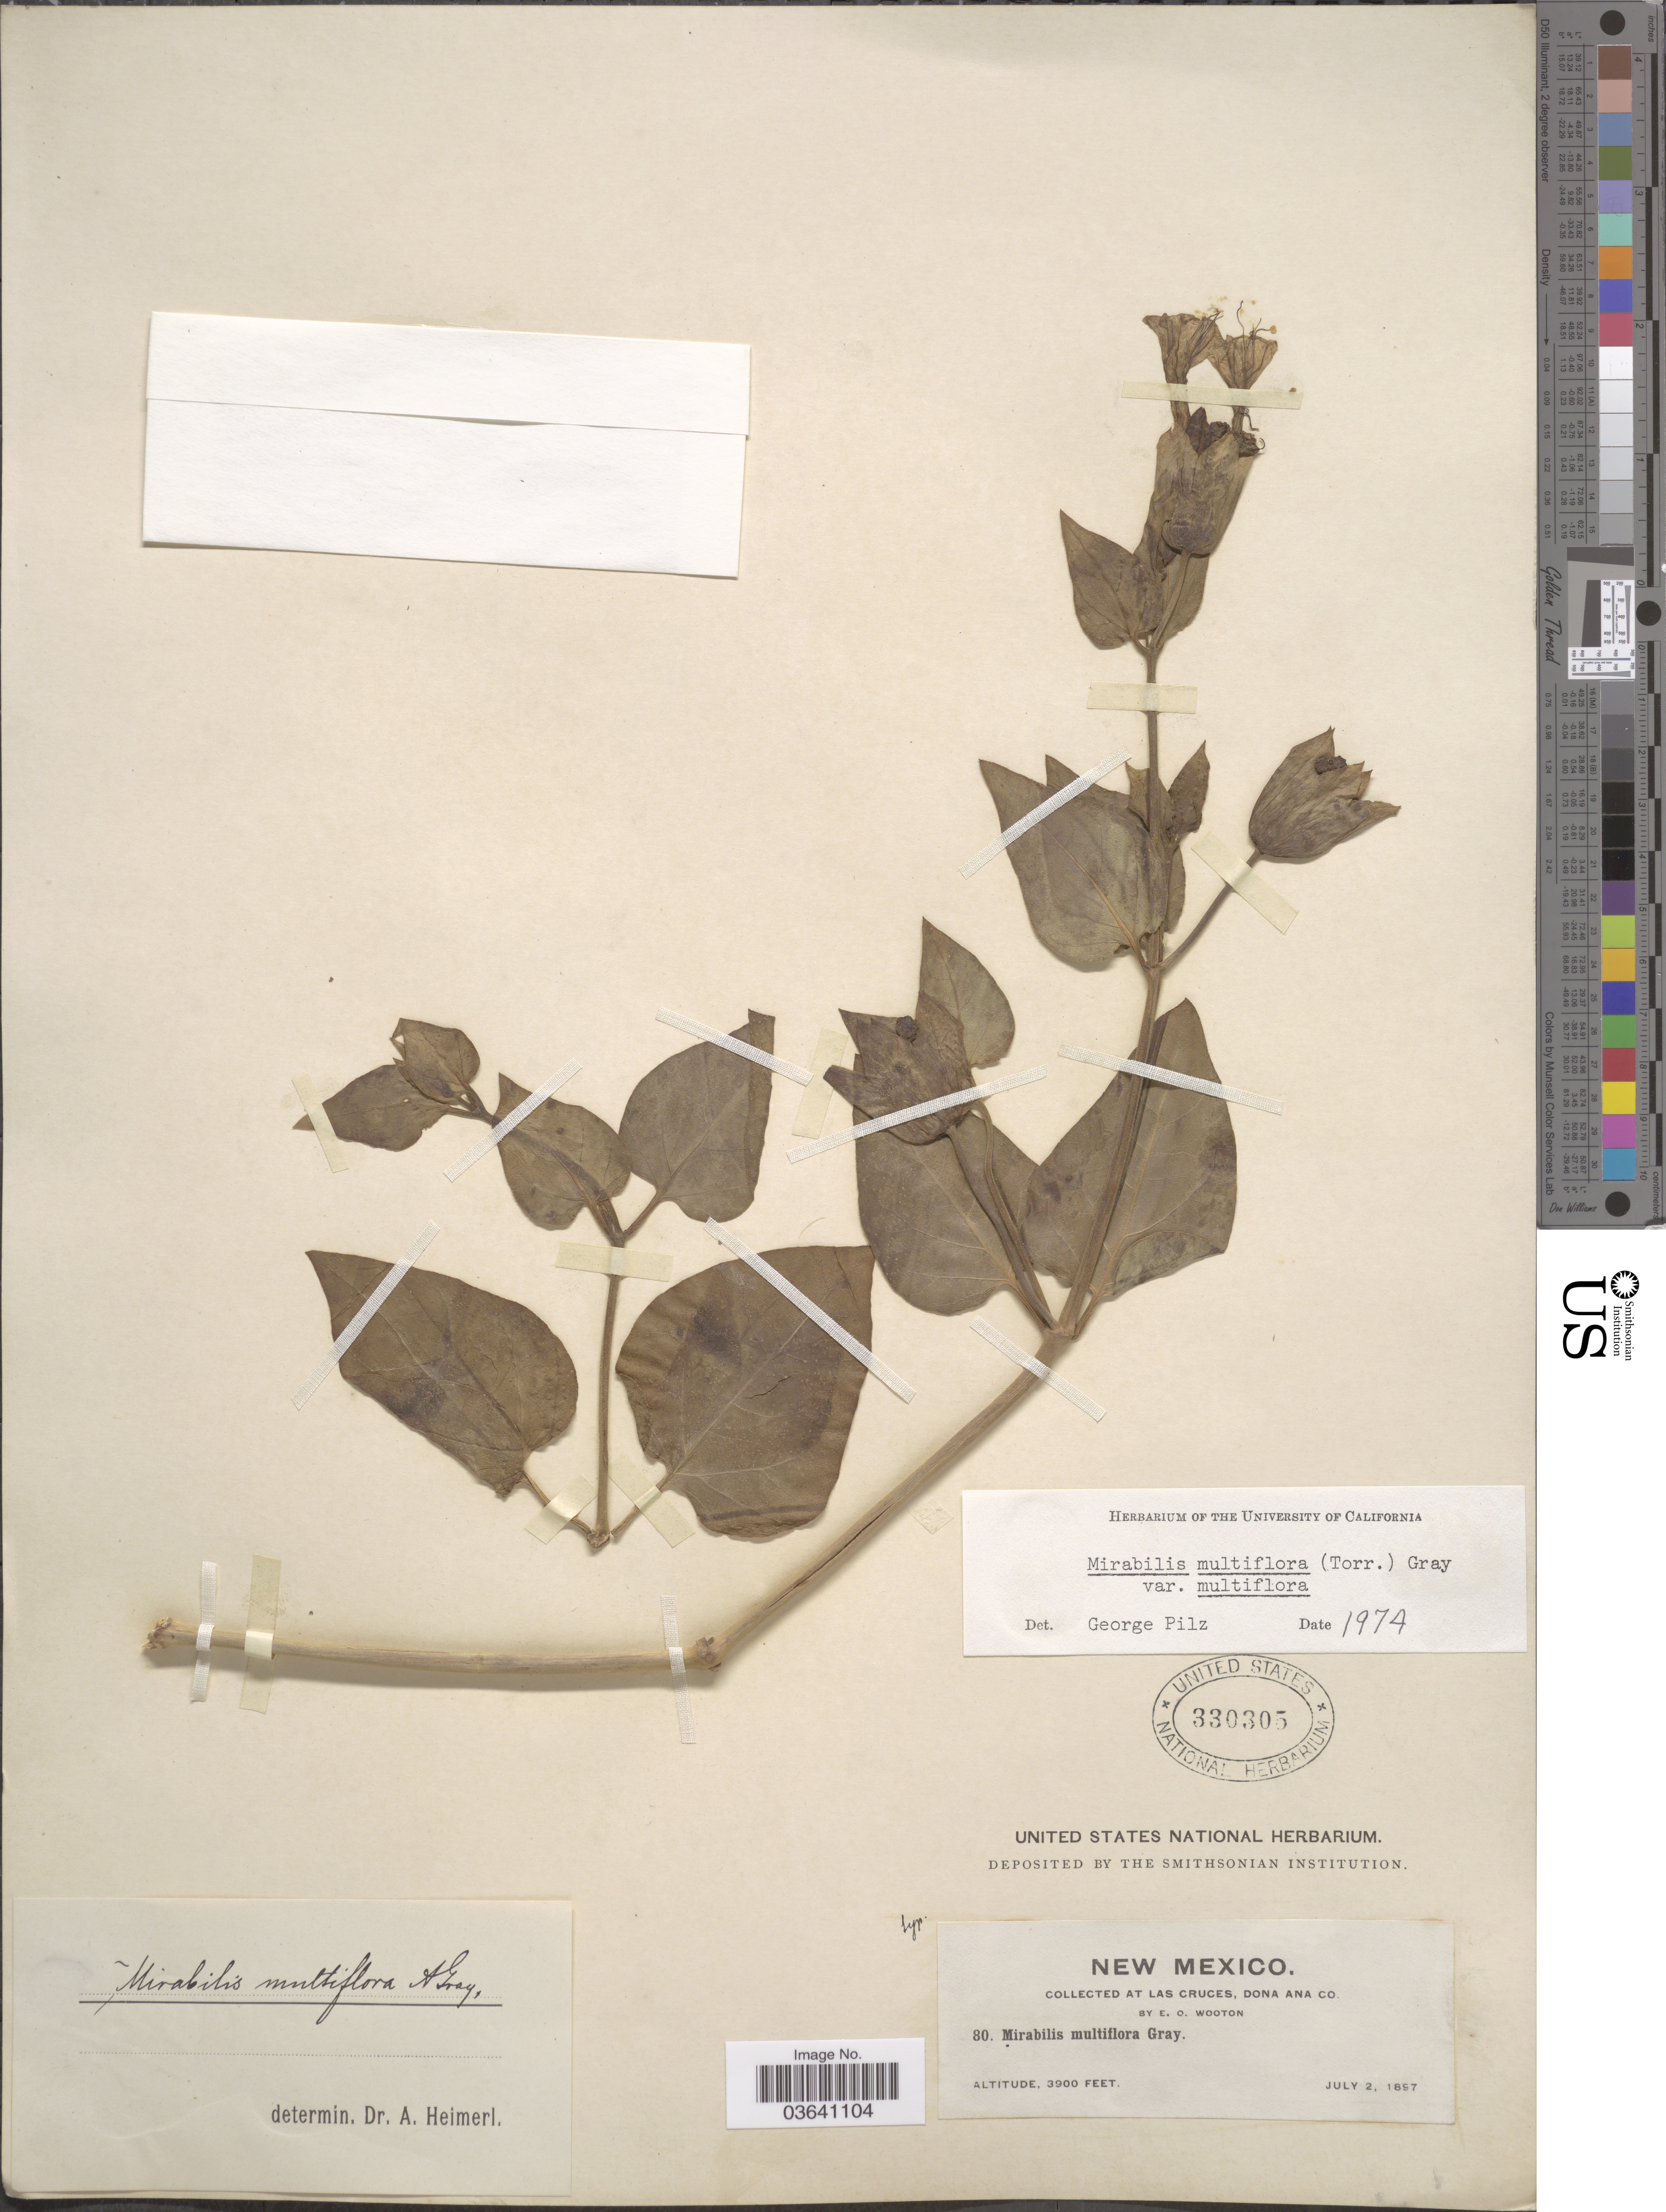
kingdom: Plantae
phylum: Tracheophyta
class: Magnoliopsida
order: Caryophyllales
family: Nyctaginaceae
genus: Mirabilis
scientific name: Mirabilis multiflora var. multiflora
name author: (Torr.) A. Gray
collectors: E. O. Wooton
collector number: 80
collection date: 1897-07-02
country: United States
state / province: New Mexico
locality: At Las Cruces, Dona Ana Co.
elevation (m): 1189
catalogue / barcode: US 330305